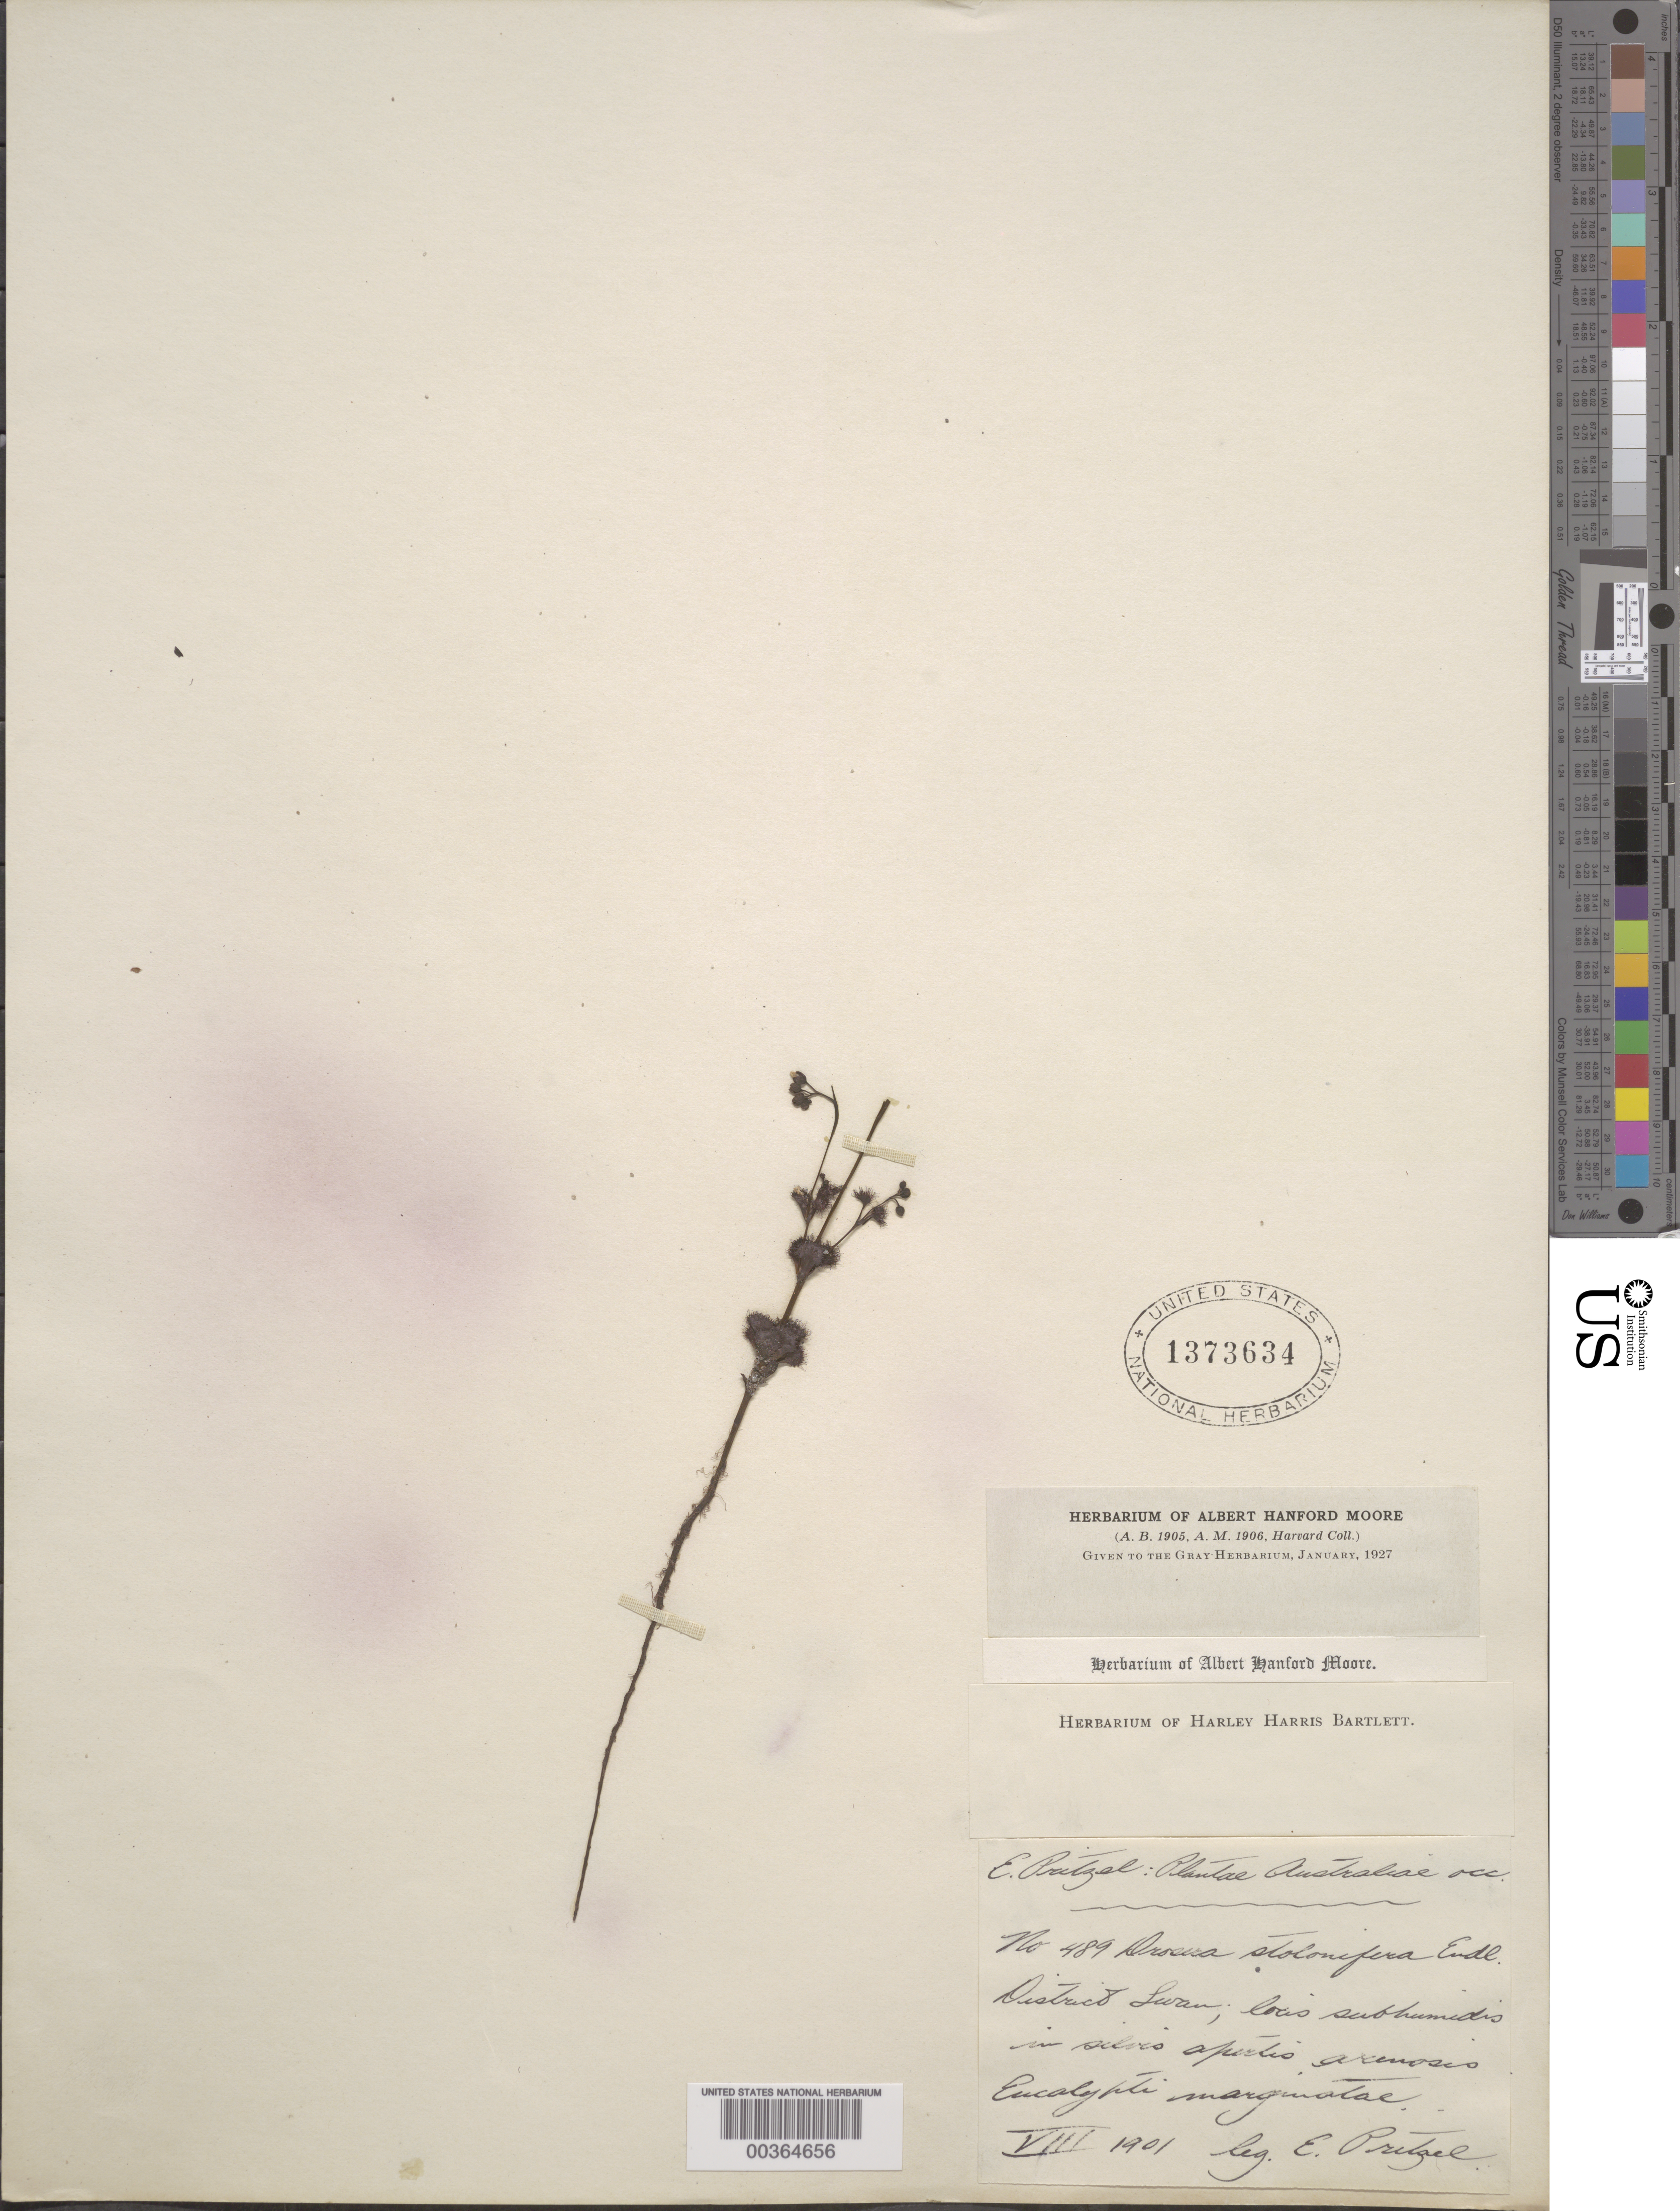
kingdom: Plantae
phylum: Tracheophyta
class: Magnoliopsida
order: Caryophyllales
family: Droseraceae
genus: Drosera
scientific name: Drosera stolonifera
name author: Endl.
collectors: E. G. Pritzel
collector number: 489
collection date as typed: Aug 1901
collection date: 1901-08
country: Australia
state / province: Western Australia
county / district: Swan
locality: Swan district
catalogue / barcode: US 1373634